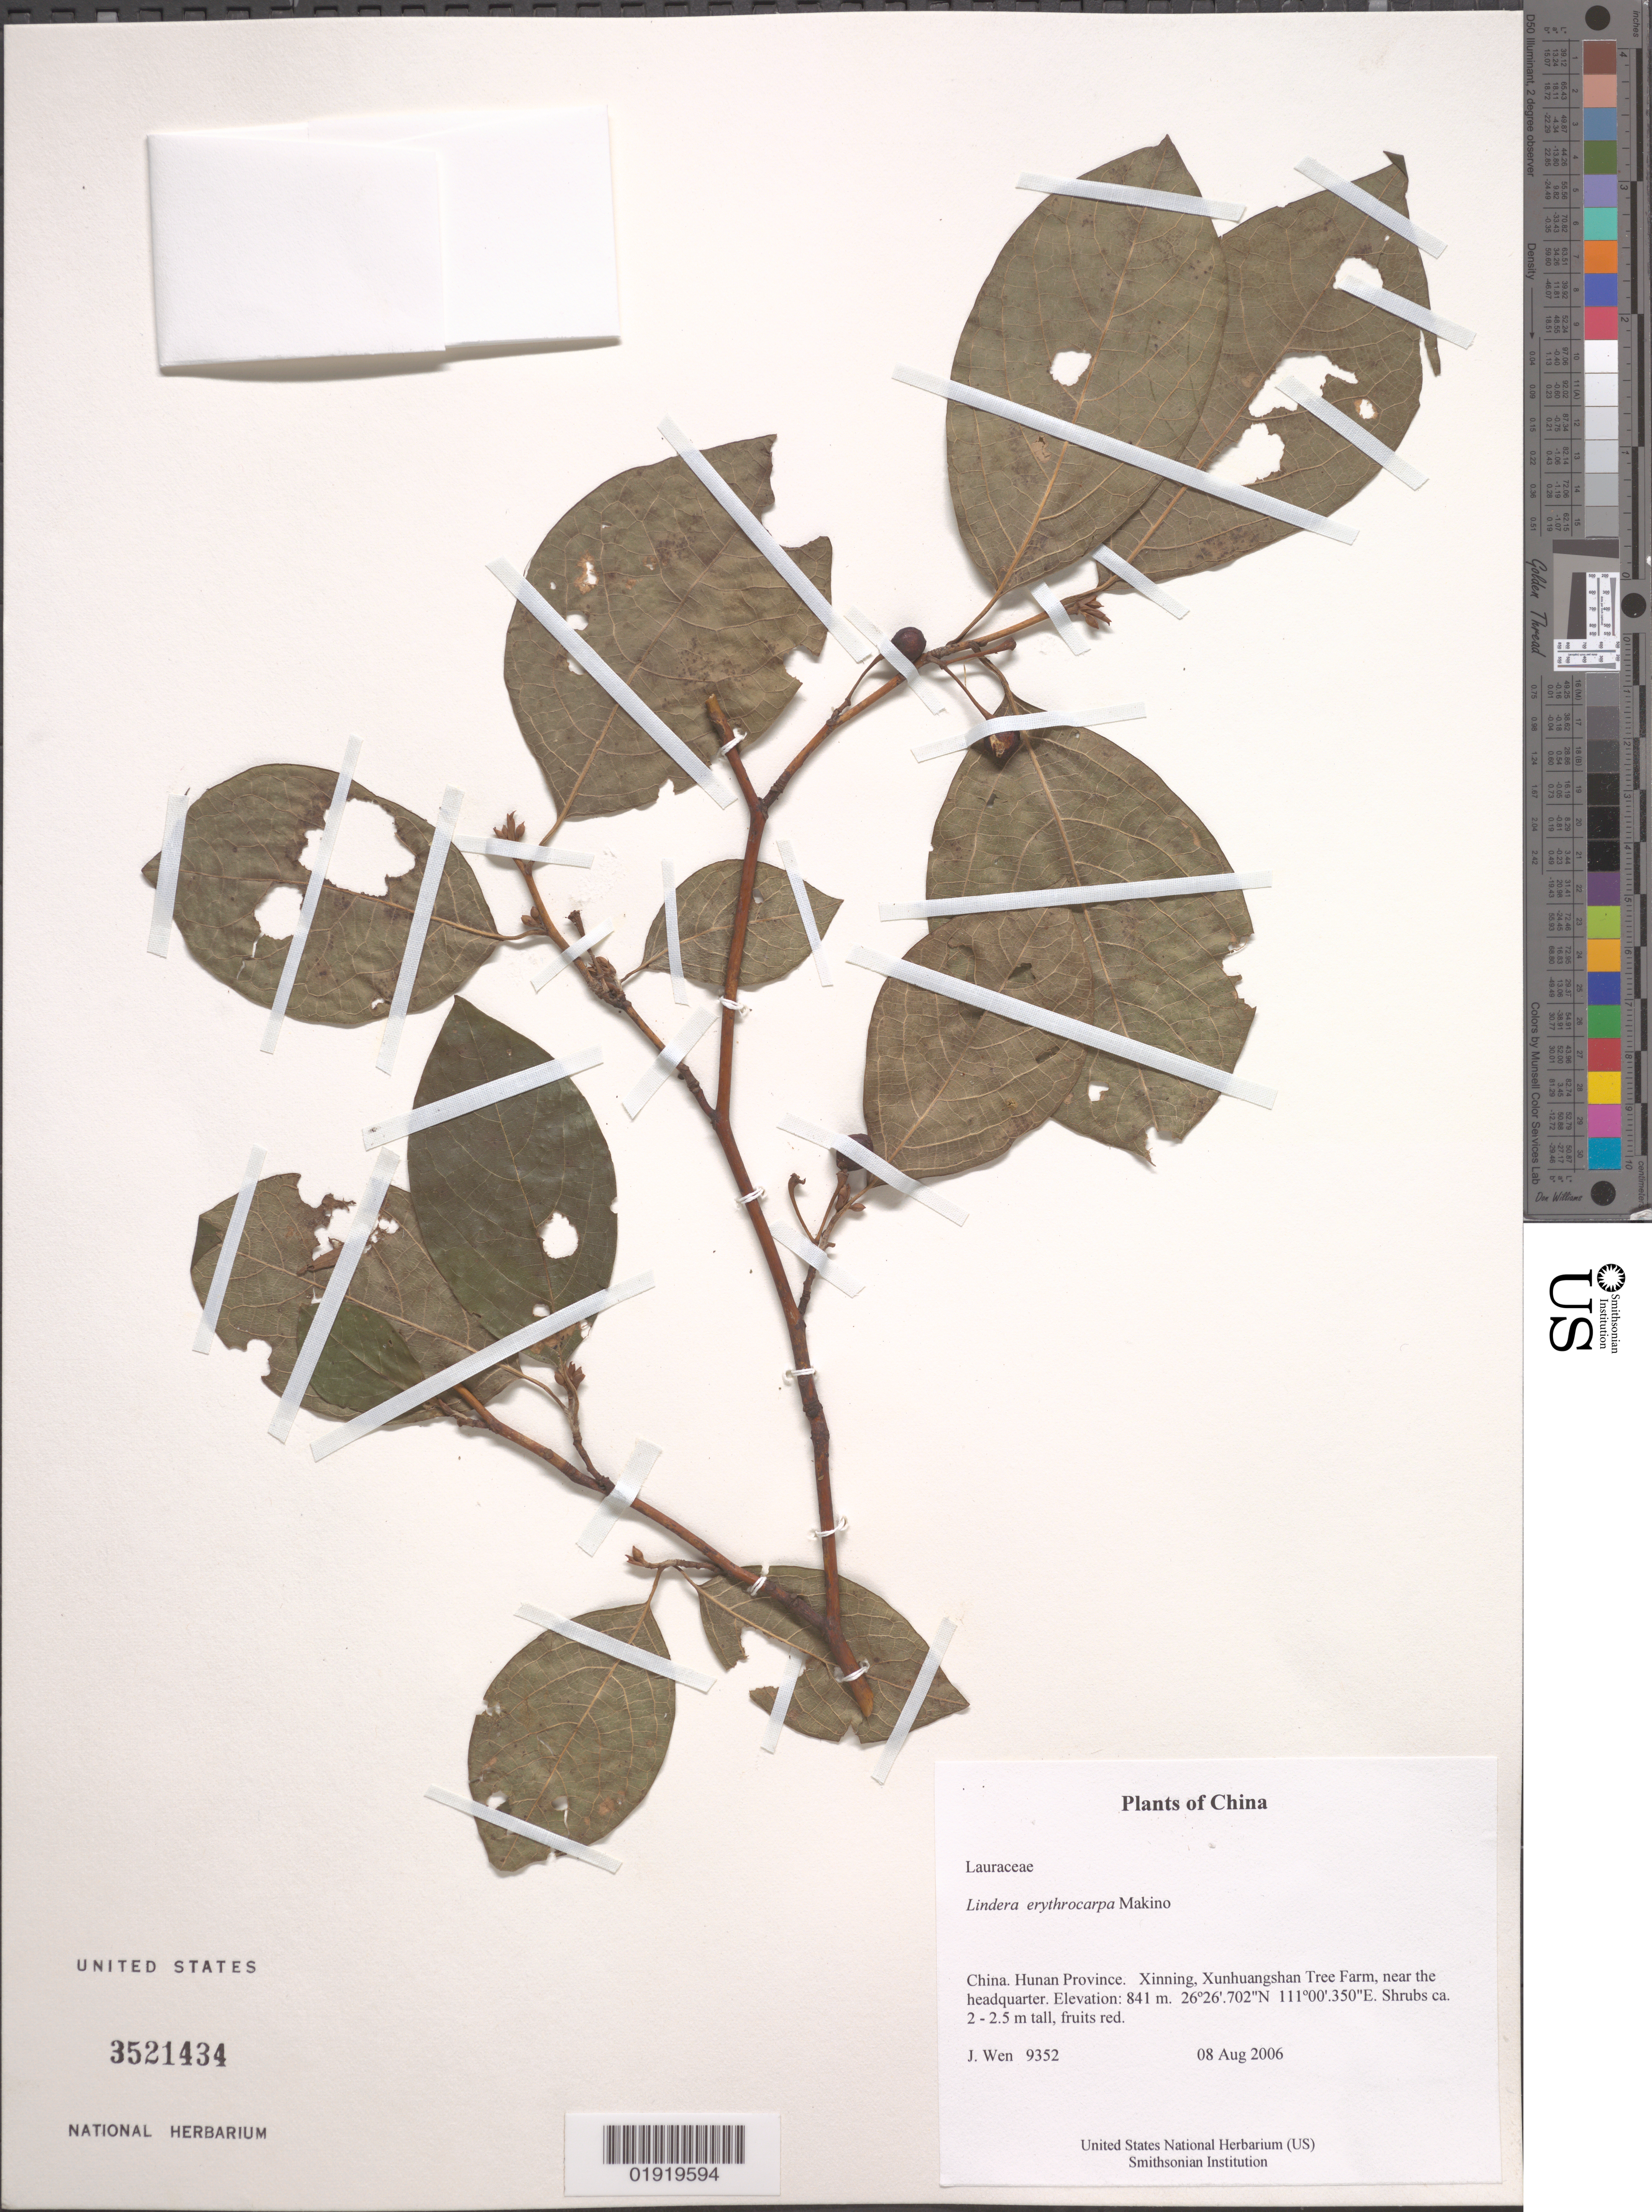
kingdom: Plantae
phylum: Tracheophyta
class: Magnoliopsida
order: Laurales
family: Lauraceae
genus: Lindera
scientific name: Lindera erythrocarpa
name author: Makino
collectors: J. Wen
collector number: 9352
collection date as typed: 08 Aug 2006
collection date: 2006-08-08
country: China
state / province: Hunan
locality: Xinning, Xunhuangshan Tree Farm, near the headquarter.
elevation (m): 841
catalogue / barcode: US 3521434